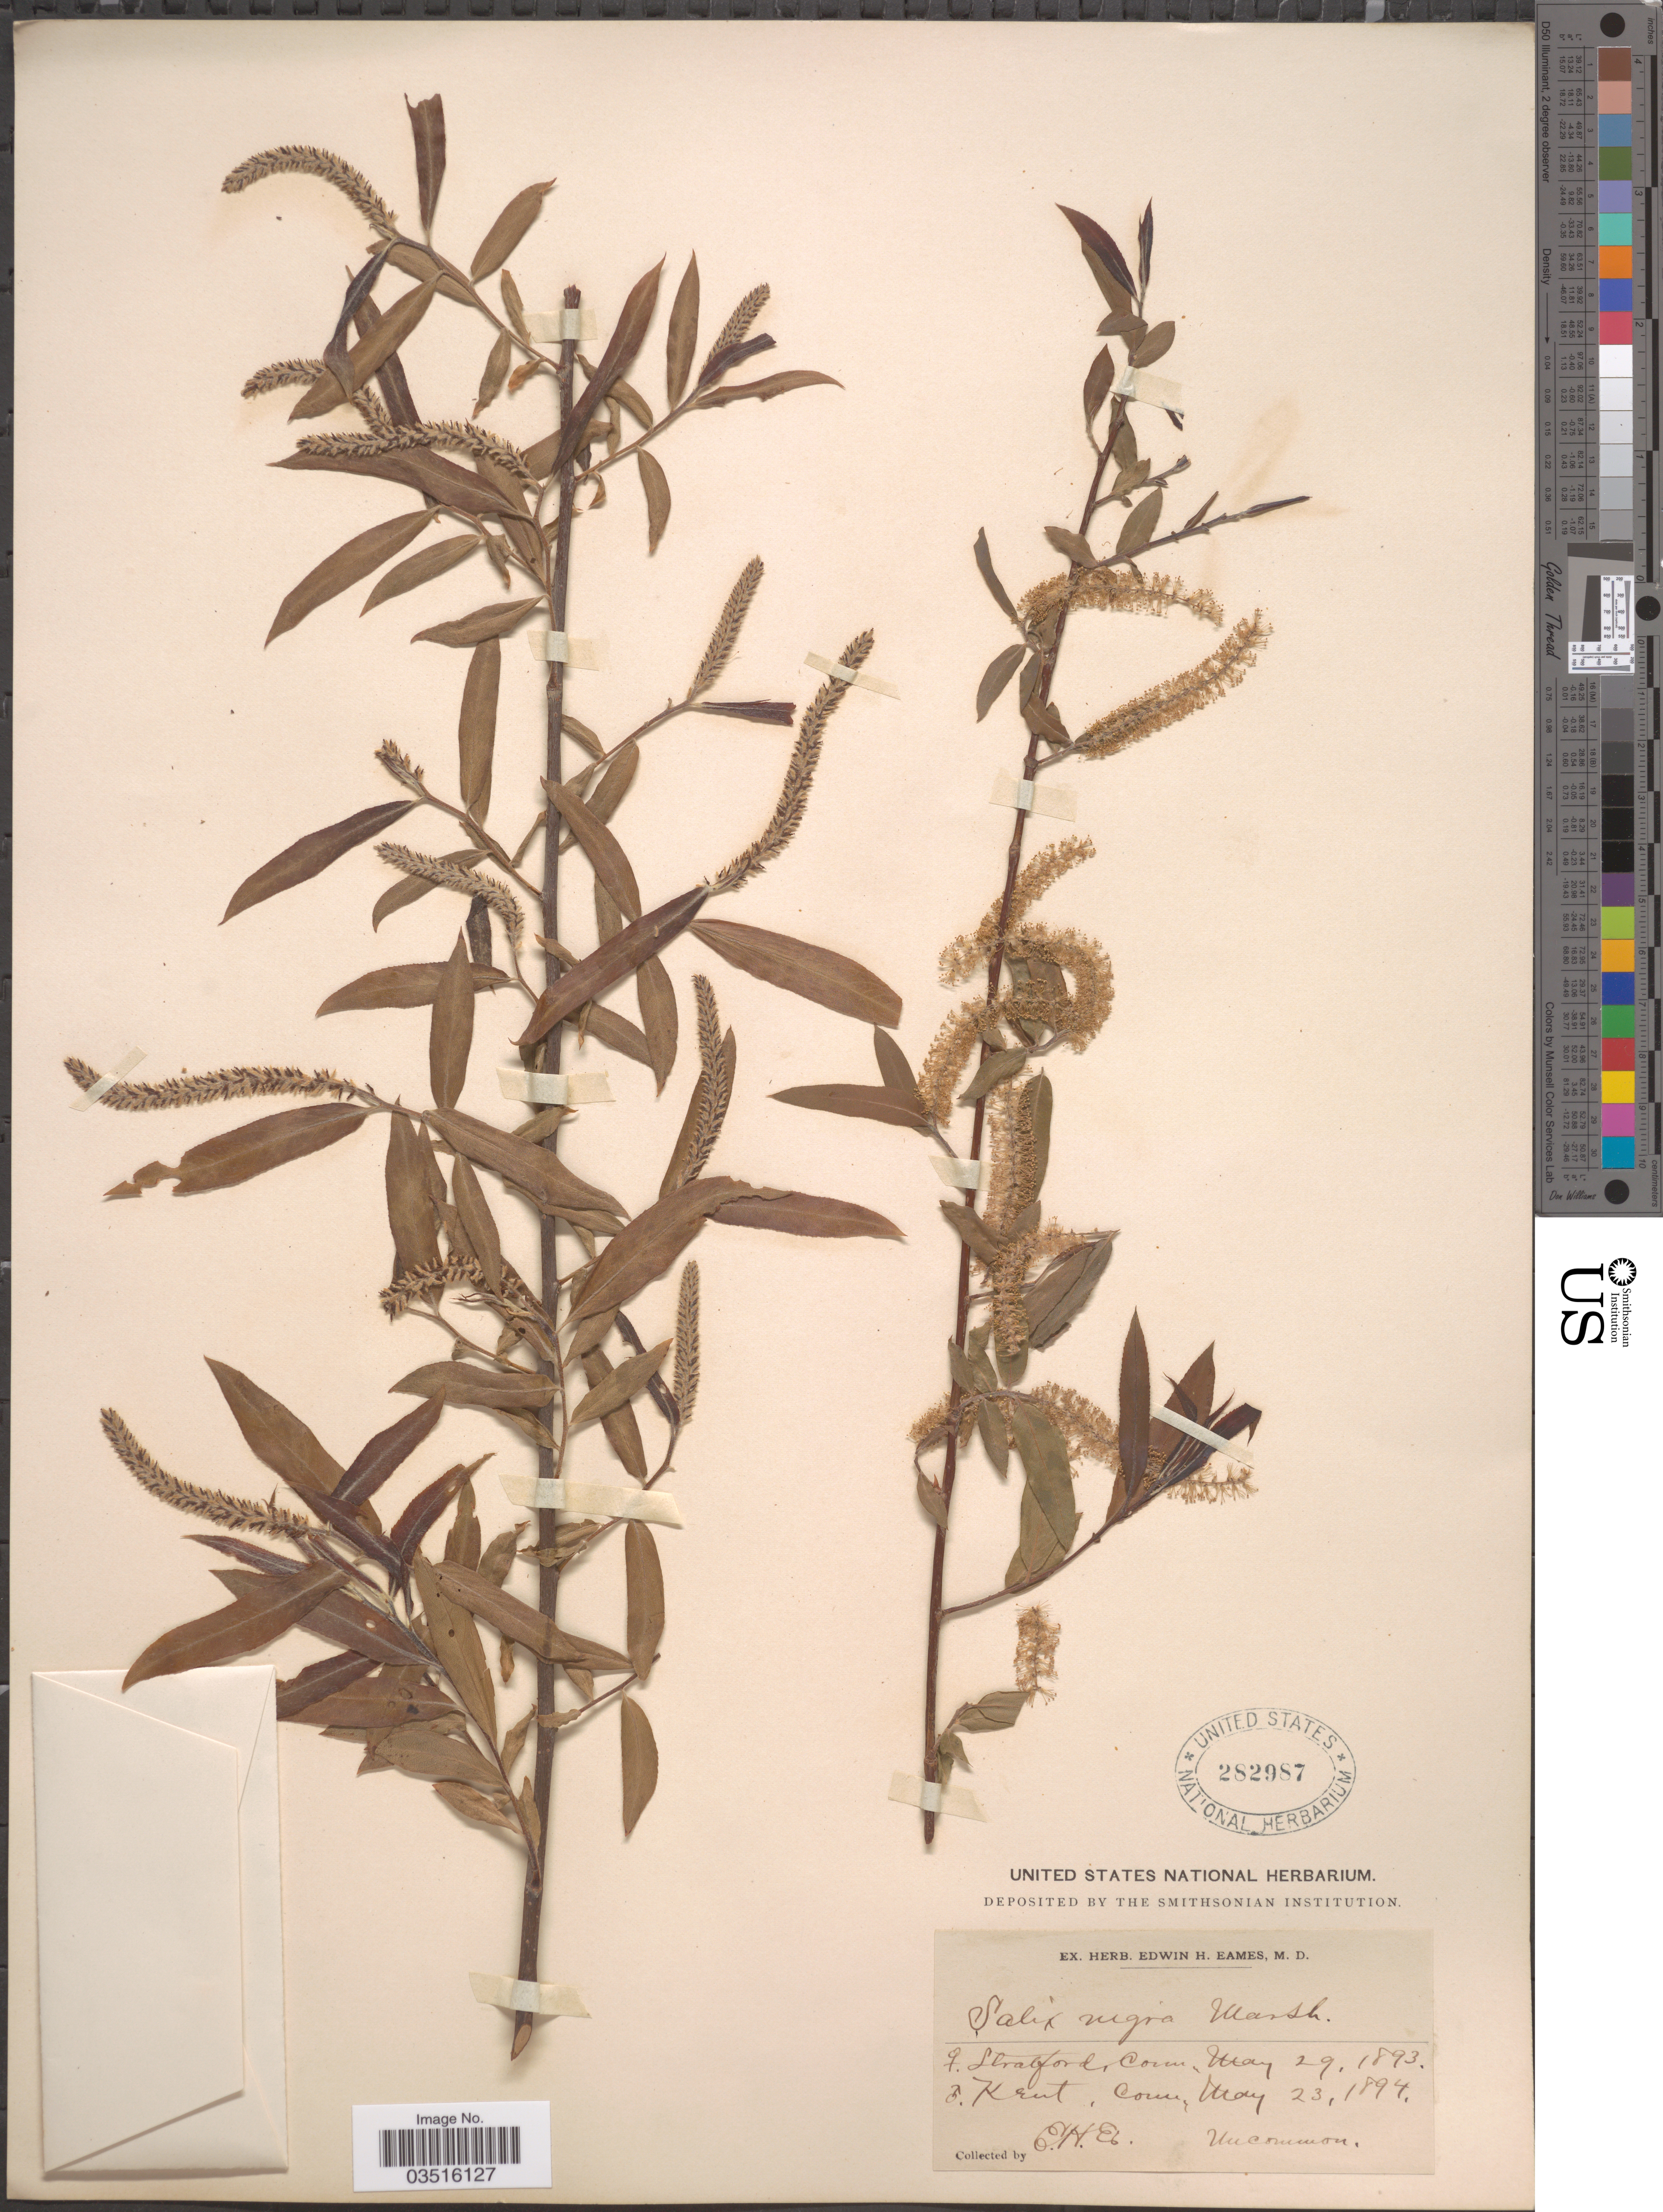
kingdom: Plantae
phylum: Tracheophyta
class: Magnoliopsida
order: Malpighiales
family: Salicaceae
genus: Salix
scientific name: Salix nigra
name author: Marshall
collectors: E. H. Eames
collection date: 1893-05-29/1894-05-23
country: United States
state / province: Connecticut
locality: Stratford. Kent.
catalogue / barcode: US 282987